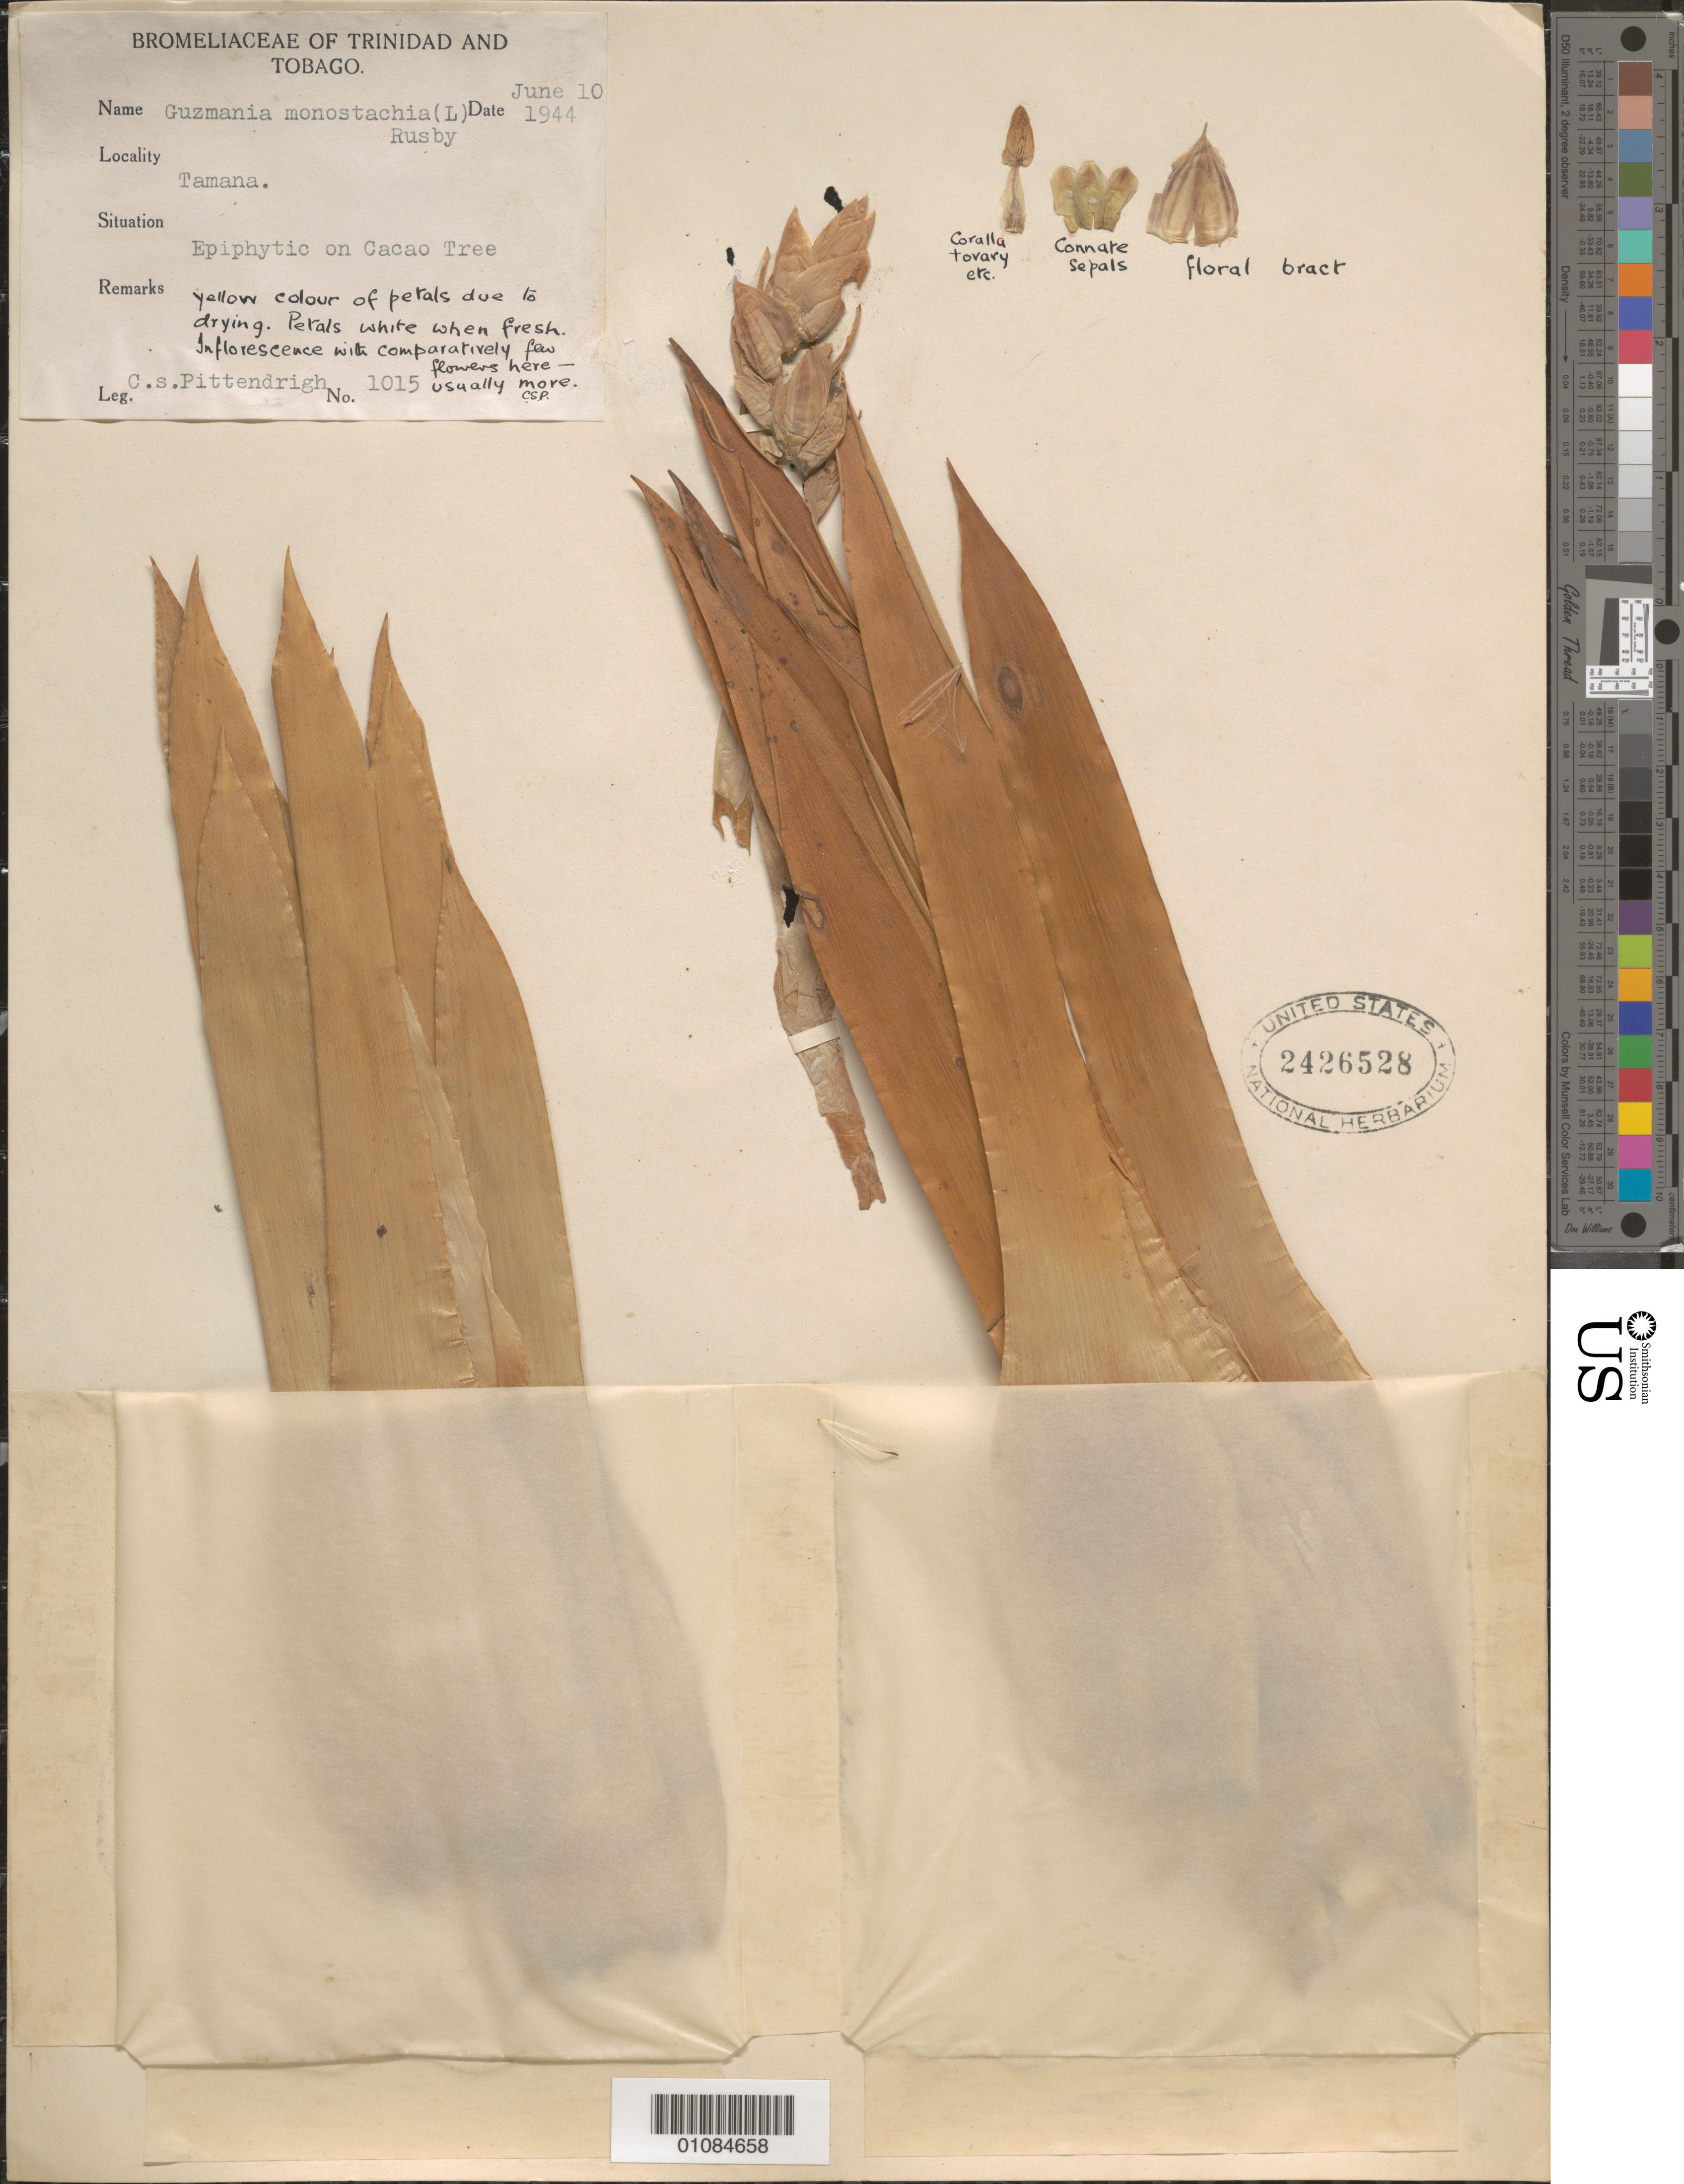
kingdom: Plantae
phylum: Tracheophyta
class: Liliopsida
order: Poales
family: Bromeliaceae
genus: Guzmania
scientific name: Guzmania monostachia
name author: (L.) Rusby ex Mez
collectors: C. S. Pittendrigh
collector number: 1015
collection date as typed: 10 Jun 1944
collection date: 1944-06-10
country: Trinidad and Tobago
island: Trinidad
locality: Tamana.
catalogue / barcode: US 2426528